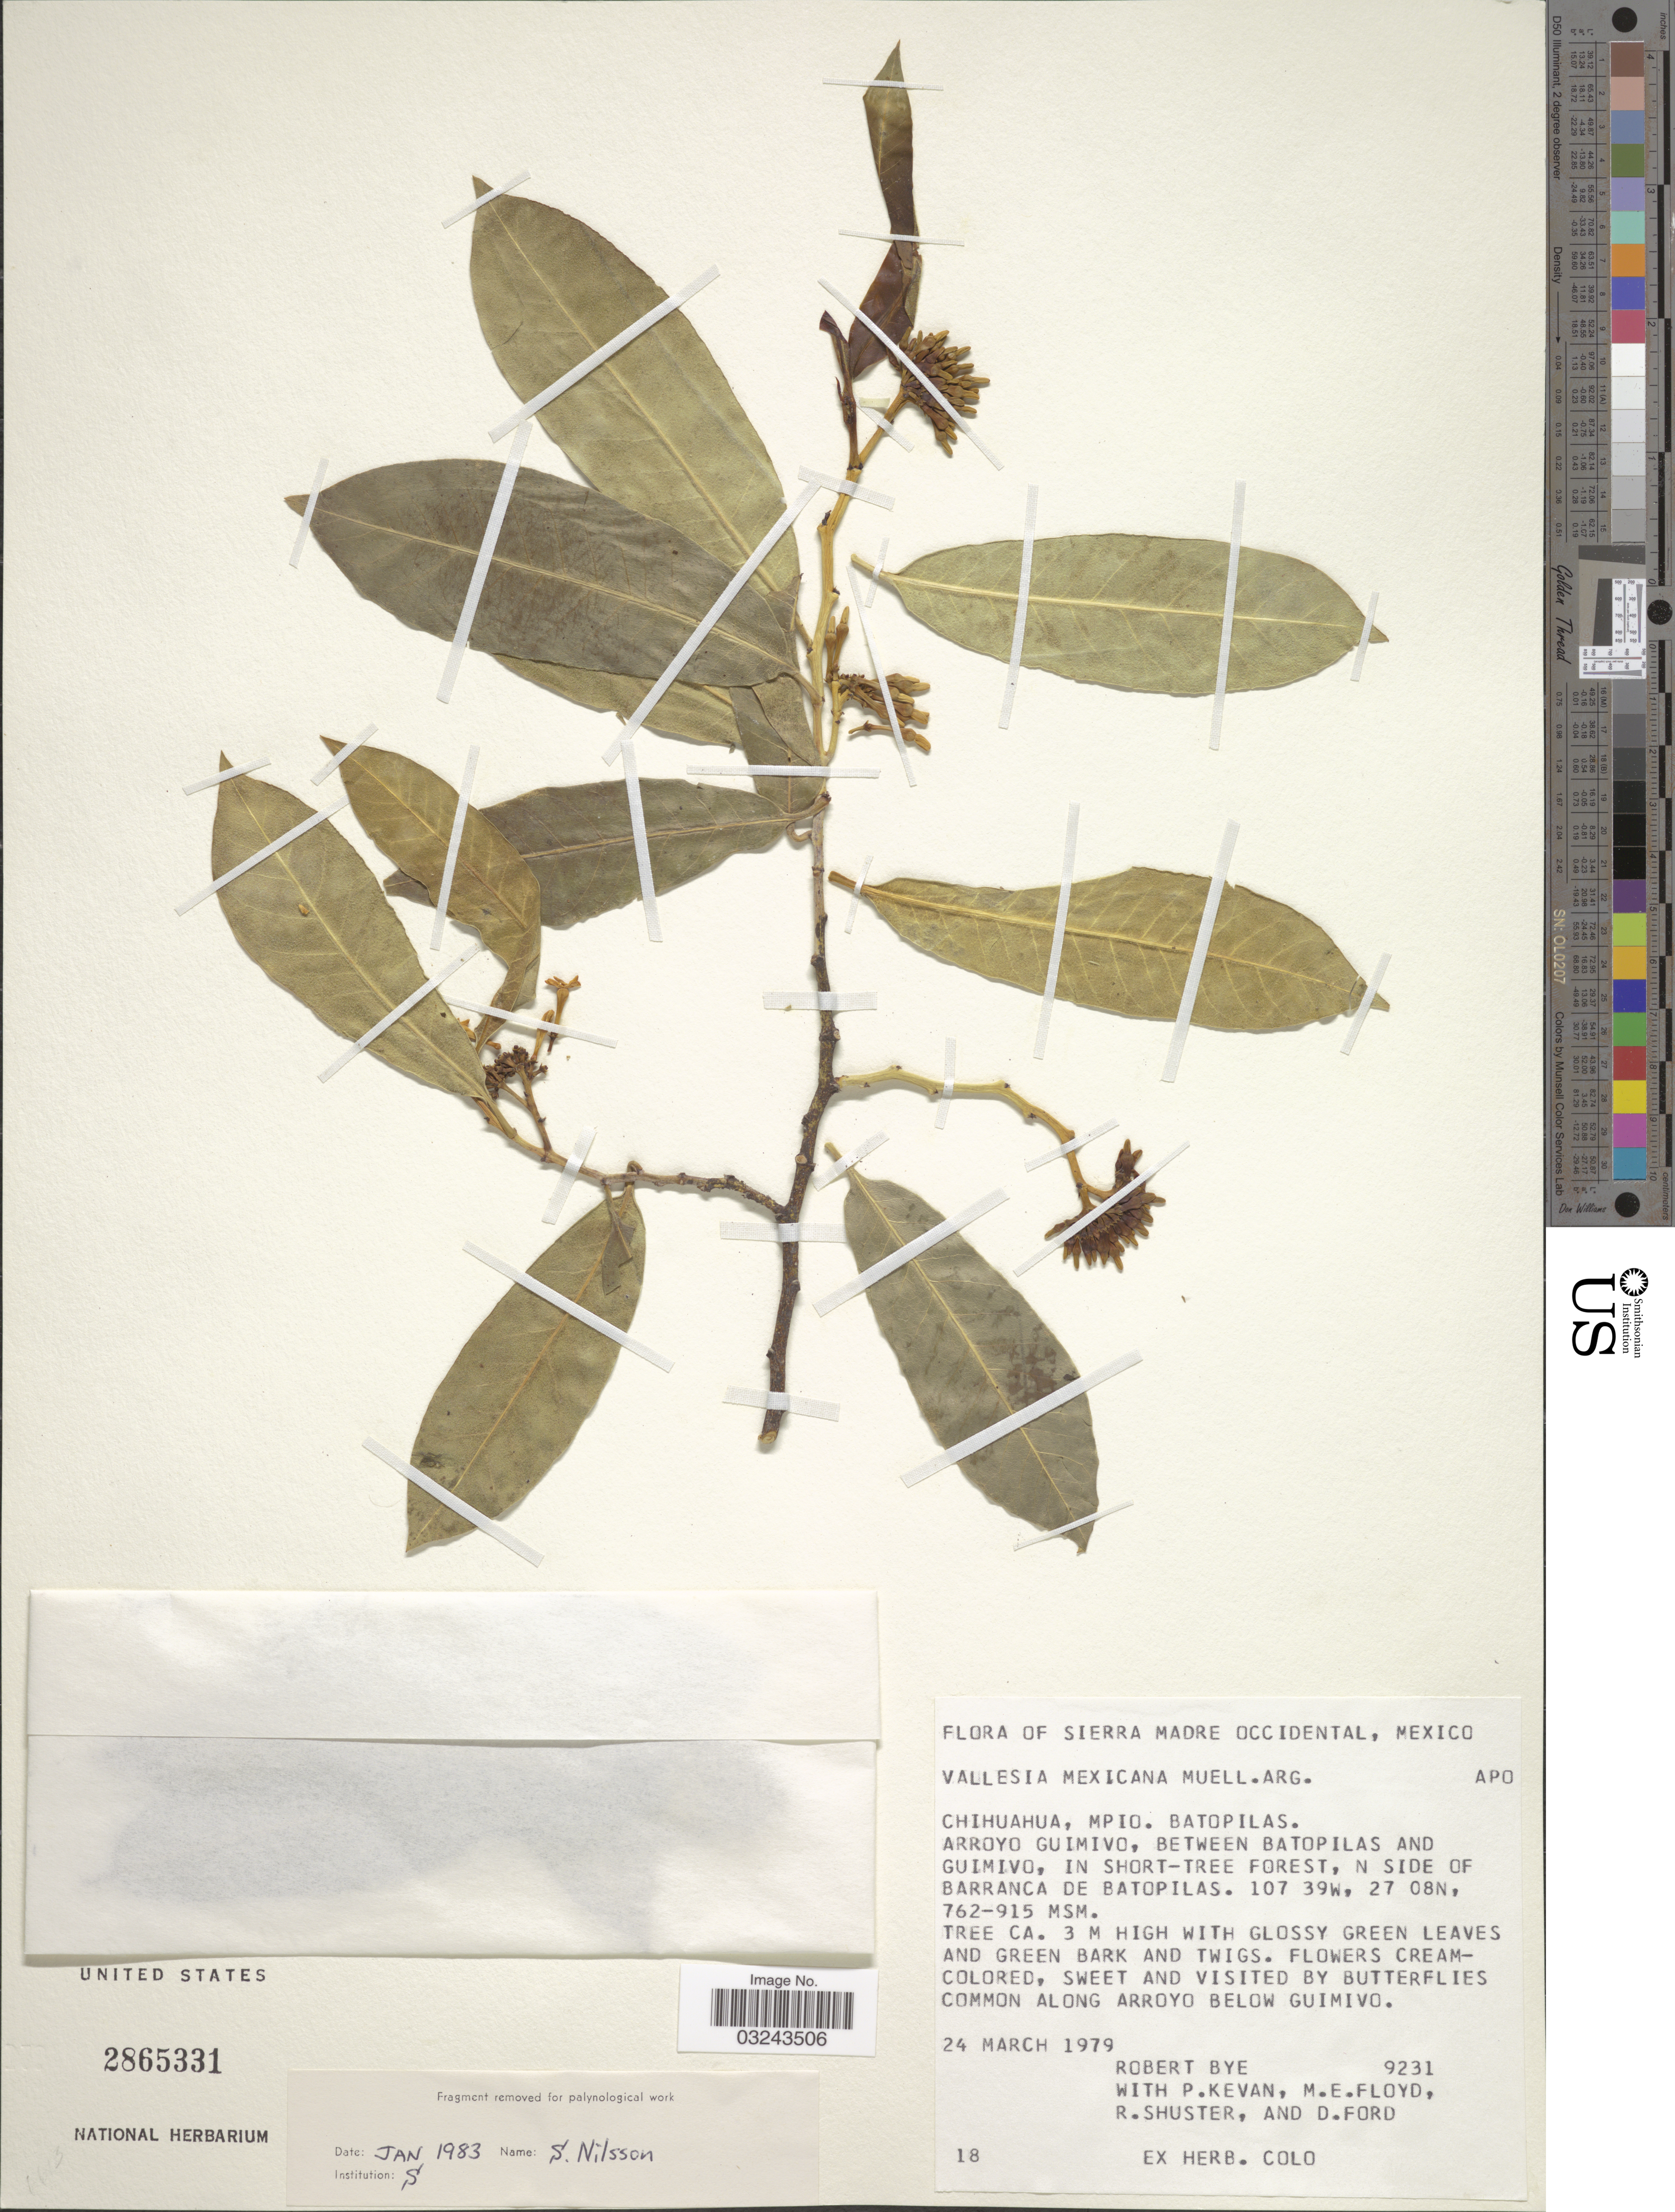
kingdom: Plantae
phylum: Tracheophyta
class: Magnoliopsida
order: Gentianales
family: Apocynaceae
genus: Vallesia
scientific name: Vallesia mexicana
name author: Müll. Arg.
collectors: R. A. Bye, Kevan, P., Floyd, M. E., Shuster, R. & D. Ford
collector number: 9231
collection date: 1979-03-24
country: Mexico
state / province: Chihuahua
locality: Sierra Madre Occidental. Mpio. Batopilas, Arroyo Guimivo, Between Batopilas and Guimivo, in Short-Tree Forest, N side of Barranca de Batopilas.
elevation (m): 762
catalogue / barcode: US 2865331